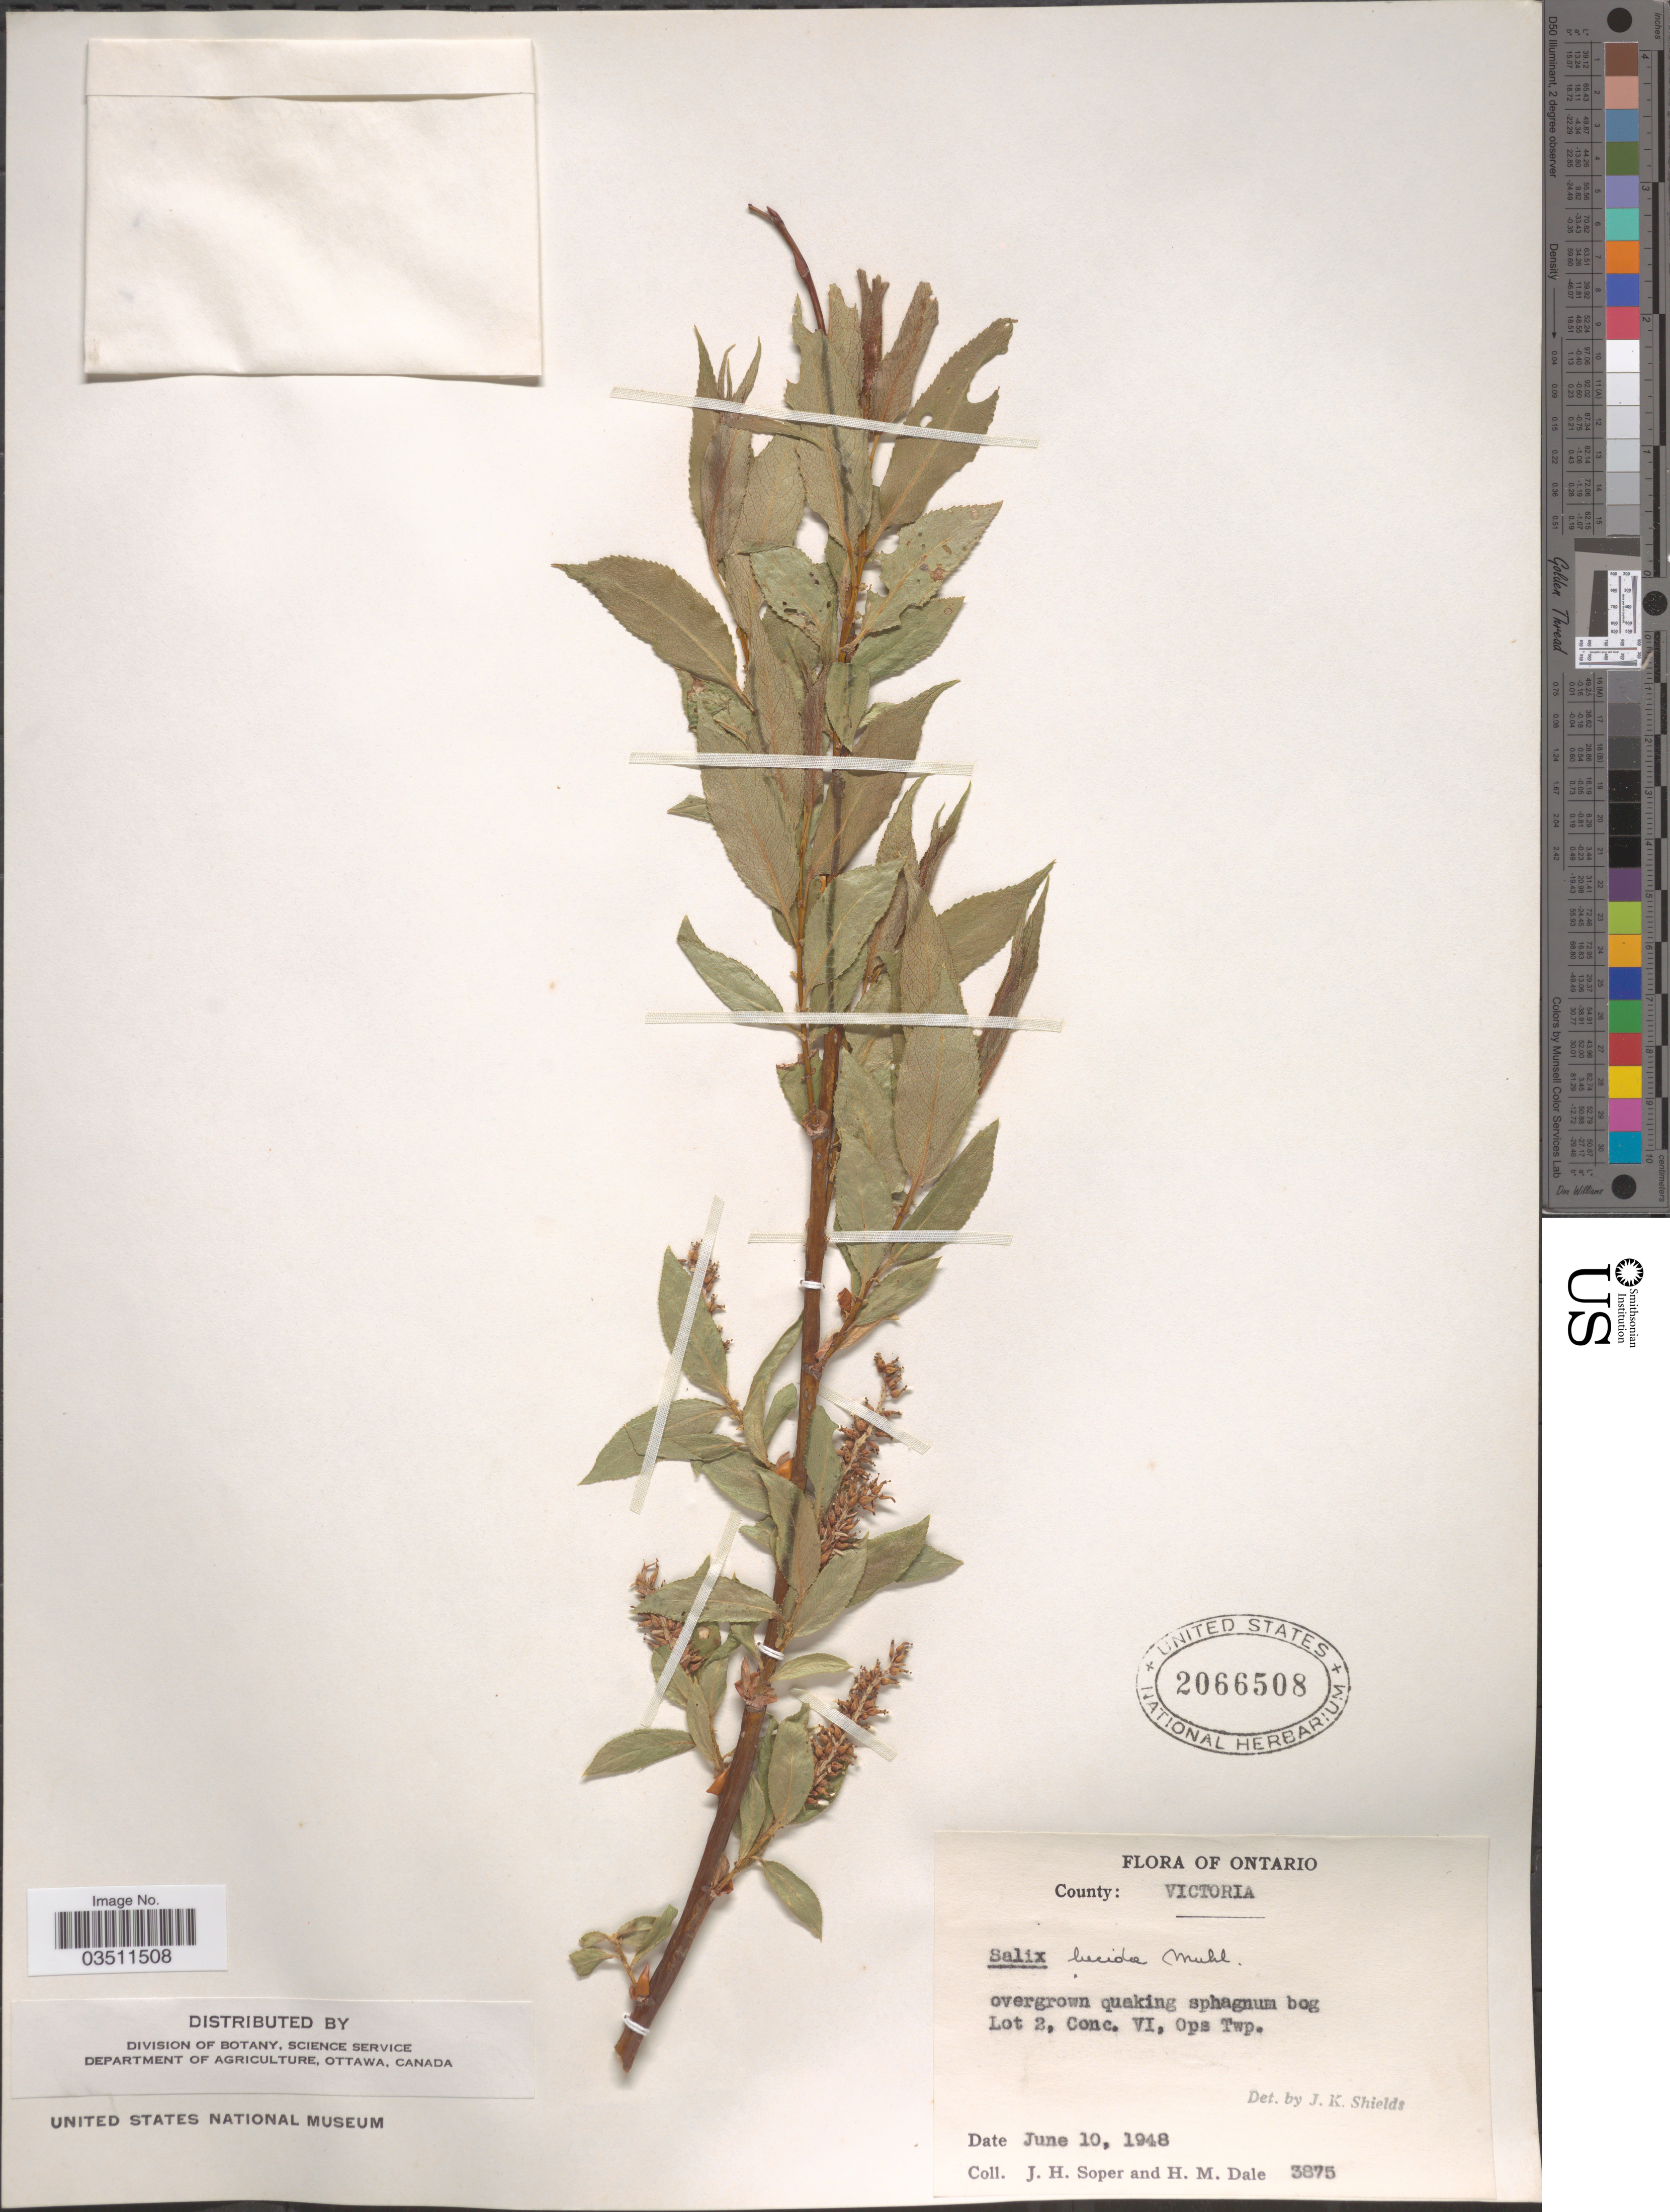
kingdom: Plantae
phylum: Tracheophyta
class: Magnoliopsida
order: Malpighiales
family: Salicaceae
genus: Salix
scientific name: Salix lucida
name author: Muhl.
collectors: J. H. Soper & H. M. Dale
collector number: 3875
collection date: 1948-06-10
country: Canada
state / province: Ontario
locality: County: Victoria. Overgrown quaking sphagnum bog Lot 2, Conc. VI, Ops Twp.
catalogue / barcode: US 2066508